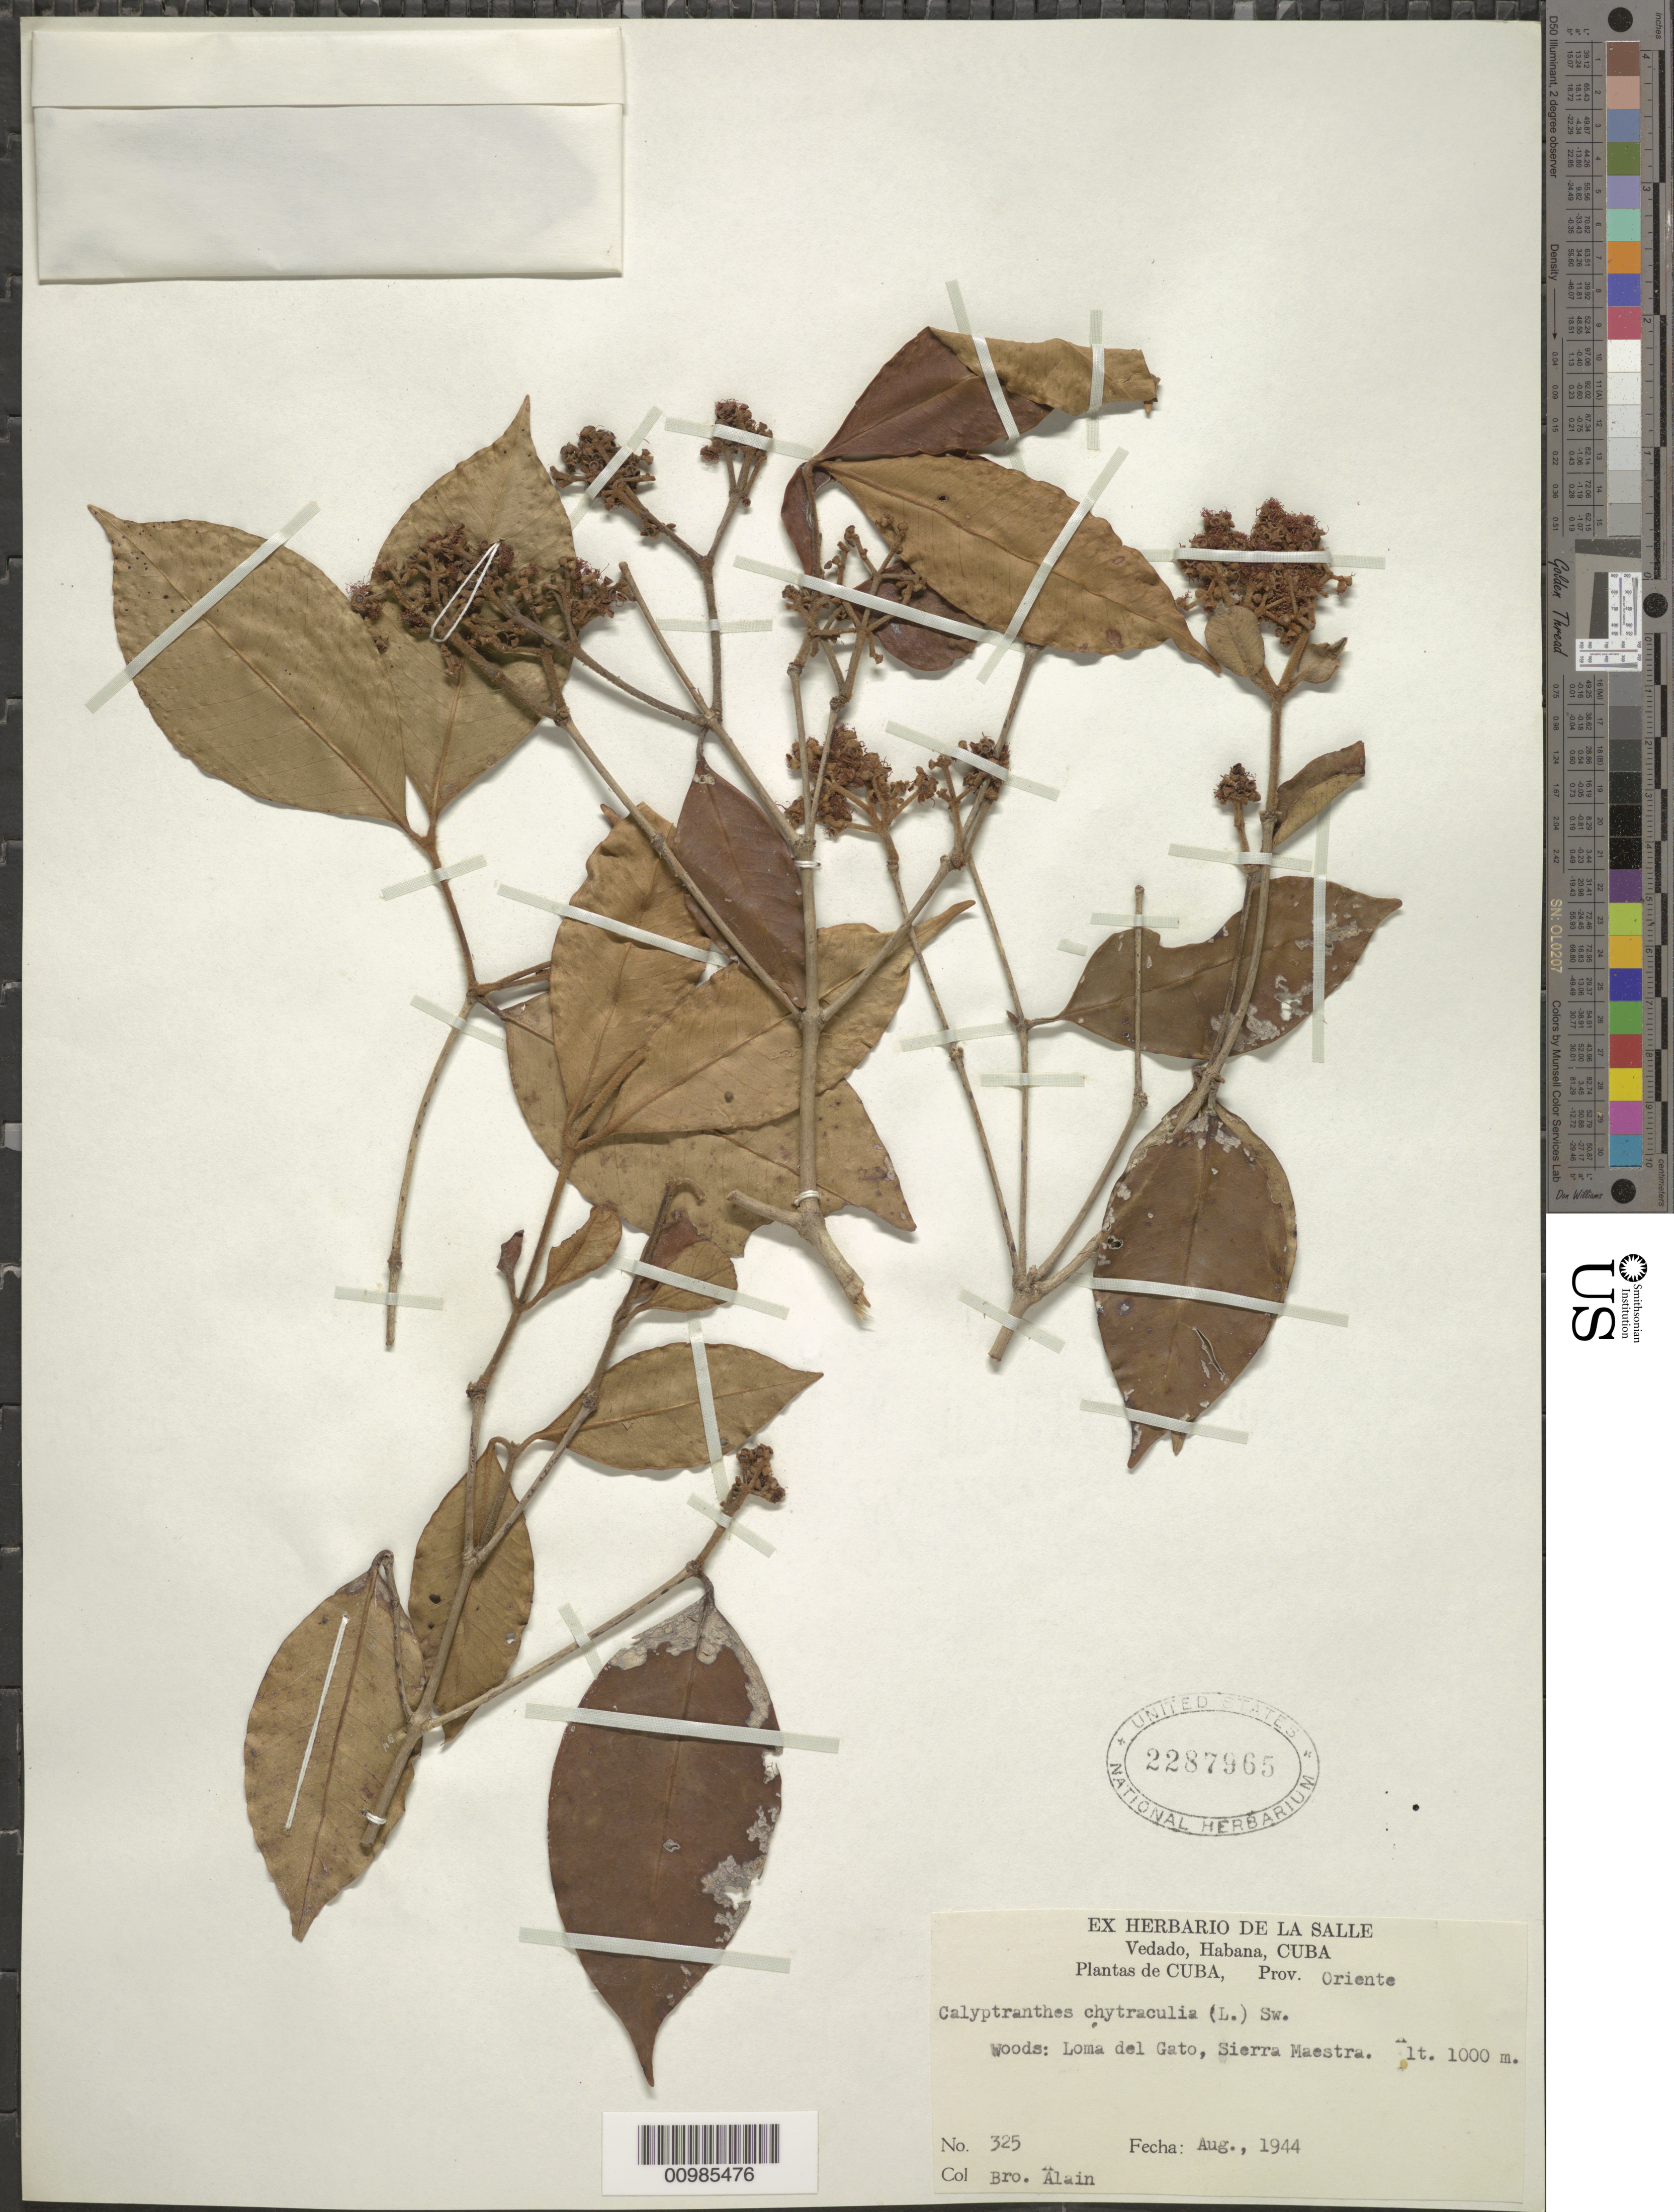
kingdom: Plantae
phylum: Tracheophyta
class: Magnoliopsida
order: Myrtales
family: Myrtaceae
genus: Myrcia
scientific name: Myrcia chytraculia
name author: (L.) A.R. Lourenço & E. Lucas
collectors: A. H. Liogier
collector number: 325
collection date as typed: Aug 1944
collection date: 1944-08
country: Cuba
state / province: Oriente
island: Cuba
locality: Loma del Gato, Sierra Maestra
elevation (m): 1000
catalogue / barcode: US 2287965